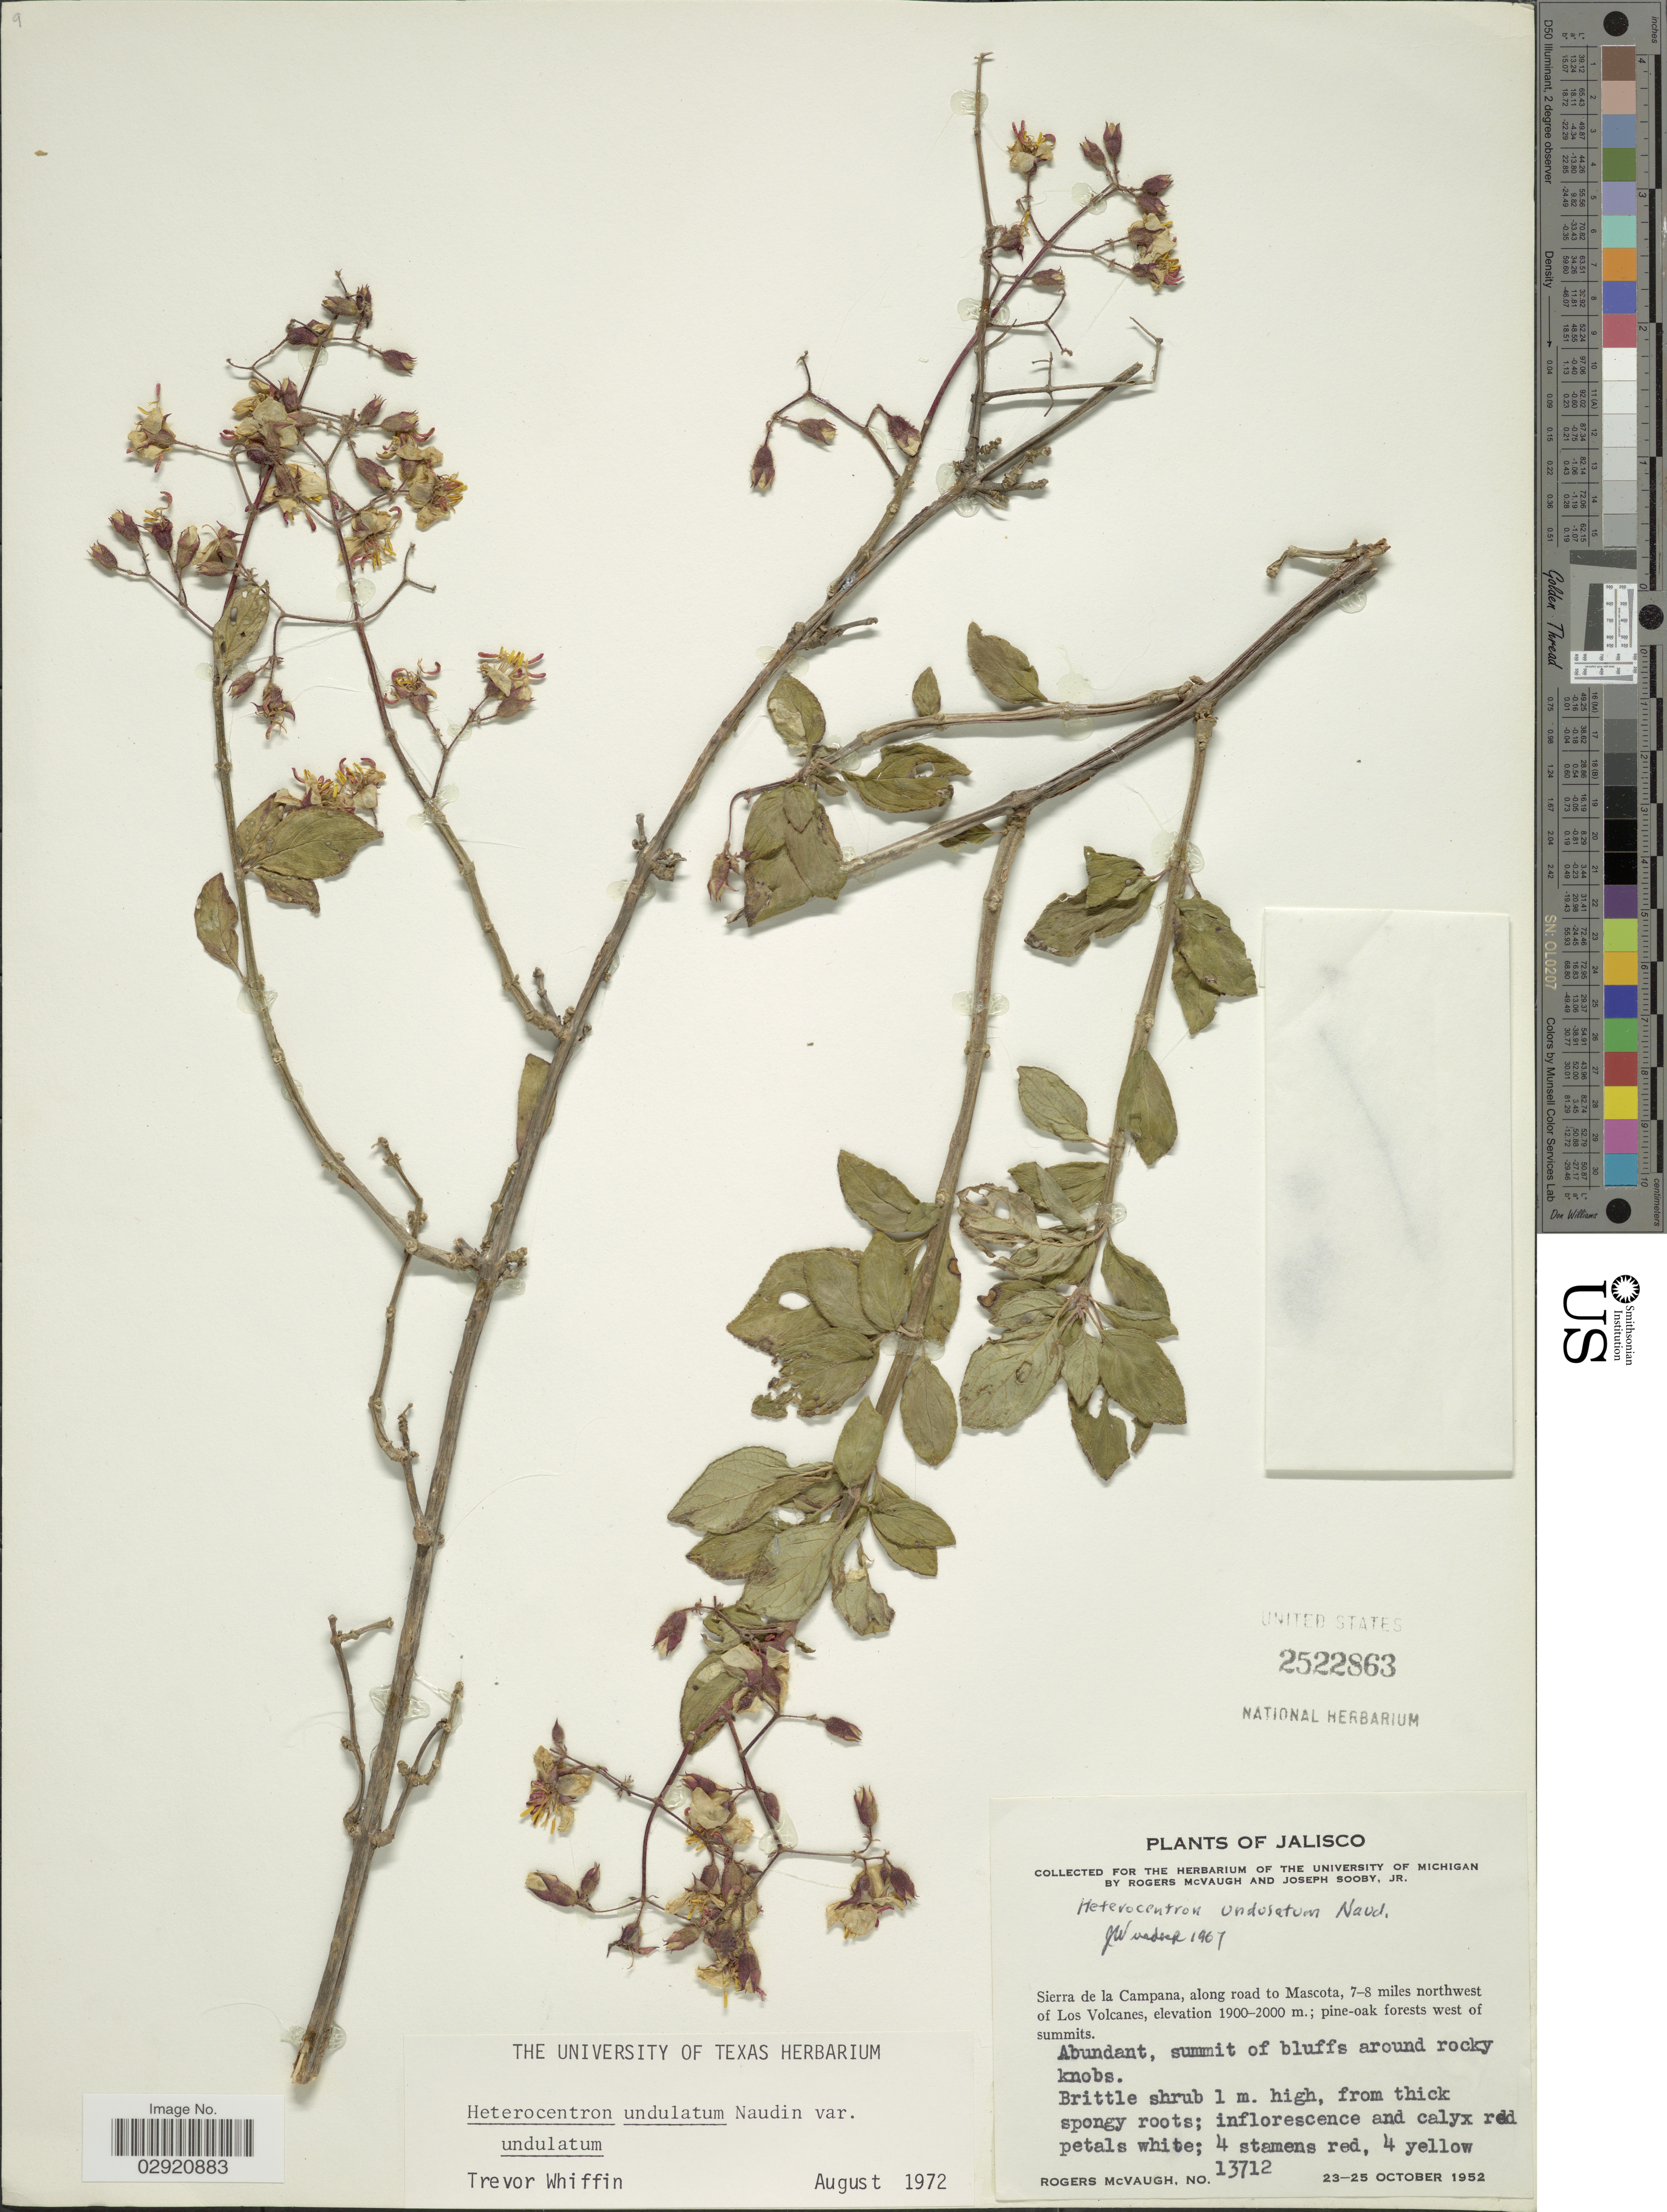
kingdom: Plantae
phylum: Tracheophyta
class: Magnoliopsida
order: Myrtales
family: Melastomataceae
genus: Heterocentron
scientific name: Heterocentron undulatum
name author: Naudin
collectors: R. McVaugh & J. Sooby Jr.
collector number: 13712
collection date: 1952-10-23/1952-10-25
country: Mexico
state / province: Jalisco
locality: Sierra de la Campana, along road to Mascota, 7-8 miles northwest of Los Volcanes.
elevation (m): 1900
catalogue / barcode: US 2522863